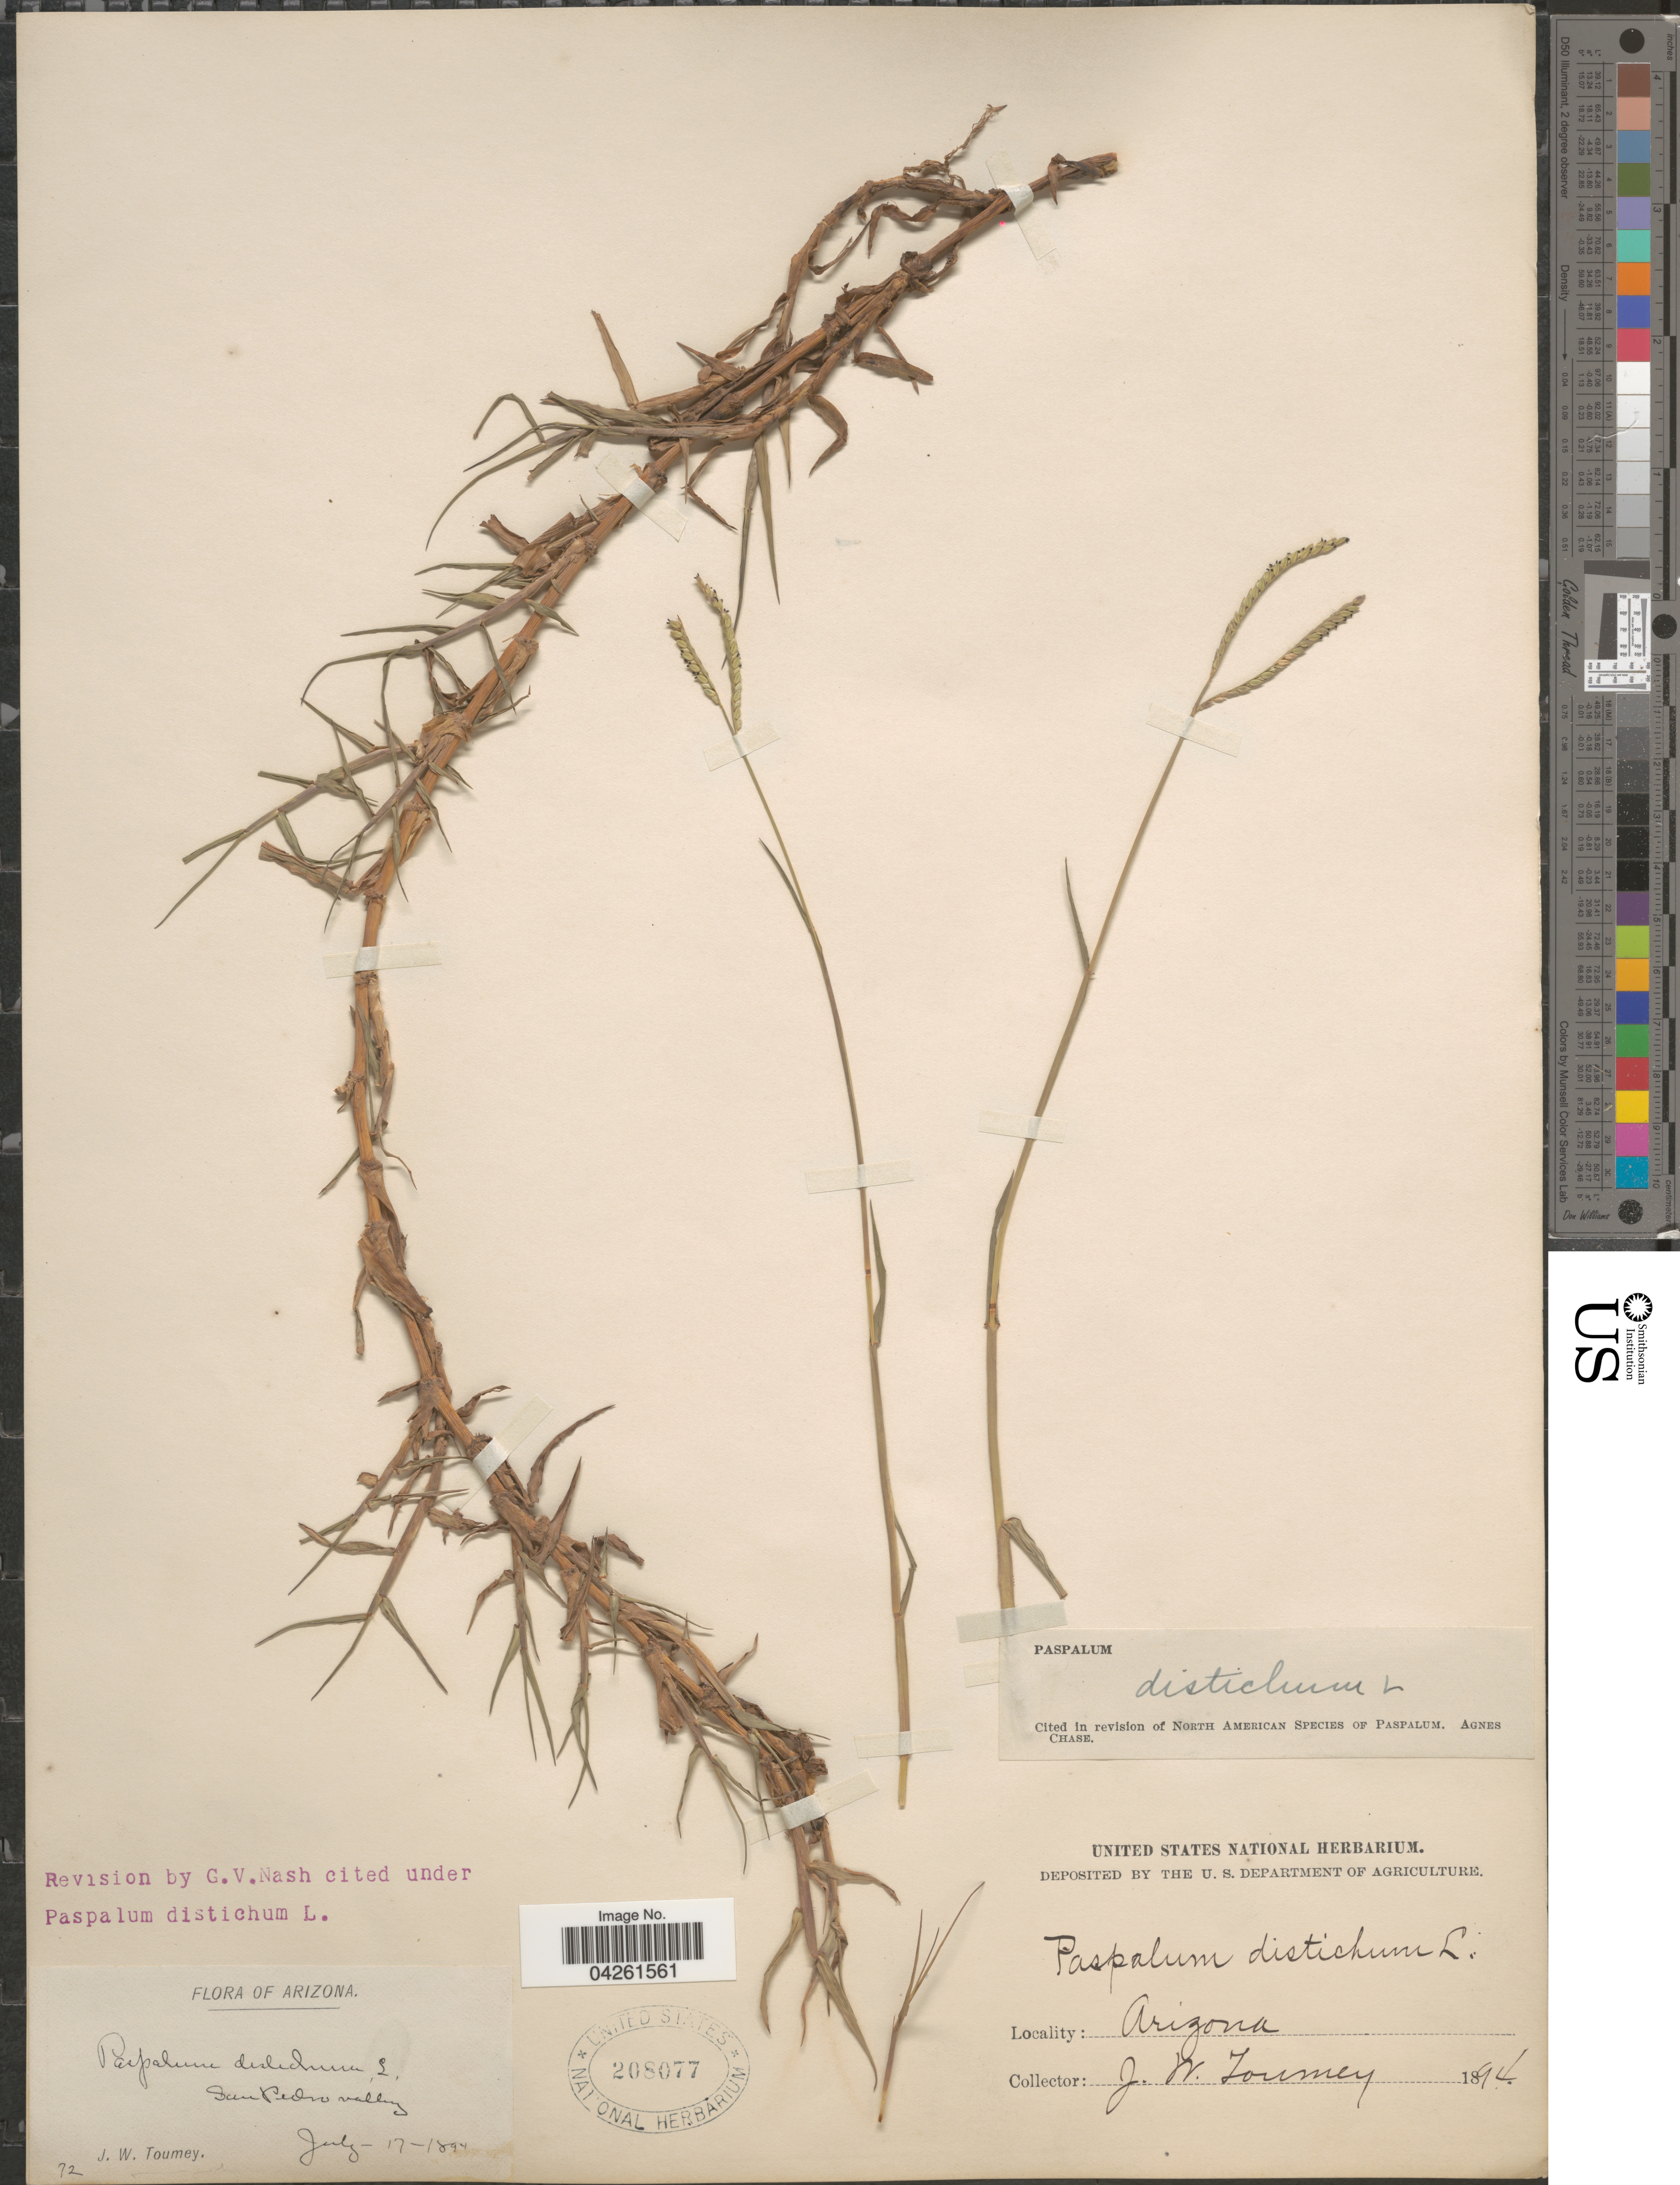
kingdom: Plantae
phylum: Tracheophyta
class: Liliopsida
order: Poales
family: Poaceae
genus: Paspalum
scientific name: Paspalum distichum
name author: L.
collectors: J. W. Toumey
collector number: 72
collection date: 1894-07-17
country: United States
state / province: Arizona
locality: San Pedro valley.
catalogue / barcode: US 208077